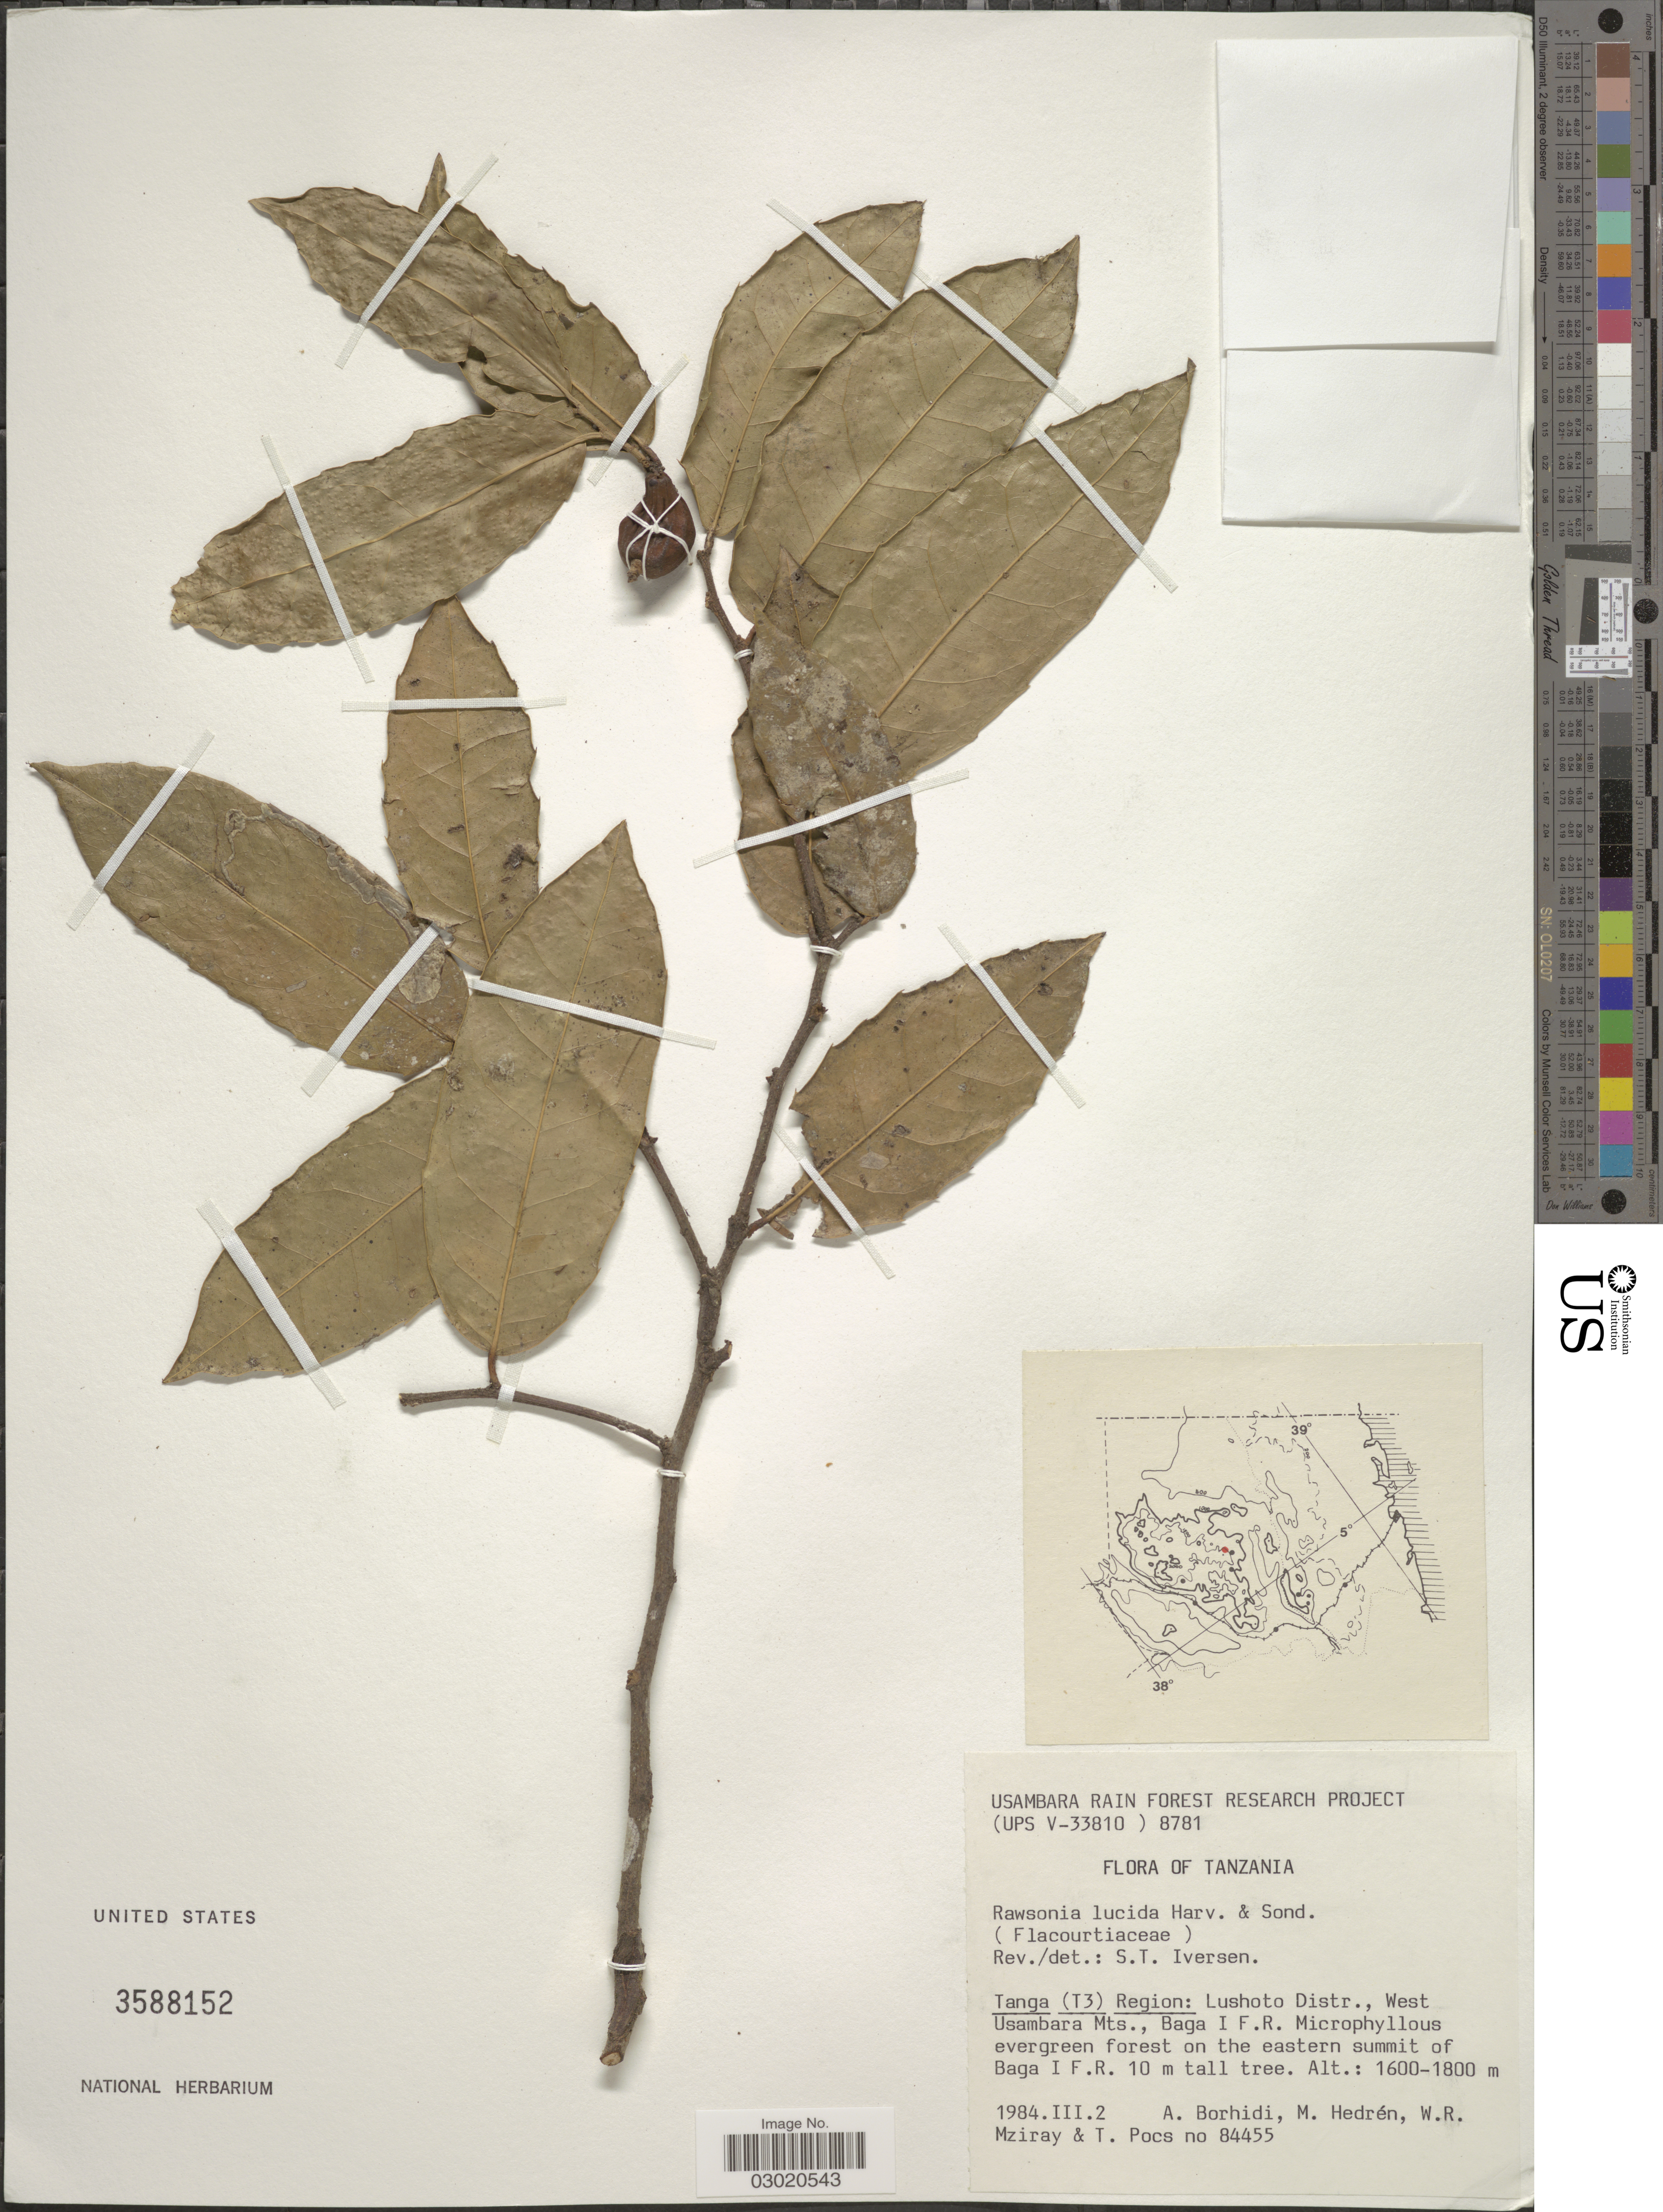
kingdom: Plantae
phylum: Tracheophyta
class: Magnoliopsida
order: Malpighiales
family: Achariaceae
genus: Rawsonia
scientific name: Rawsonia lucida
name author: Harv. & Sond.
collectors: A. L. Borhidi, B. Hedrén, W. Mziray & T. Pocs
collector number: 84455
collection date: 1984-03-02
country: Tanzania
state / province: Tanga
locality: (T3) Region: Lushoto District., West Usambara Mts., Baga I F.R, Microphyllous evergreen forest on the eastern summit of Baga I F.R.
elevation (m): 1600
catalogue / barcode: US 3588152